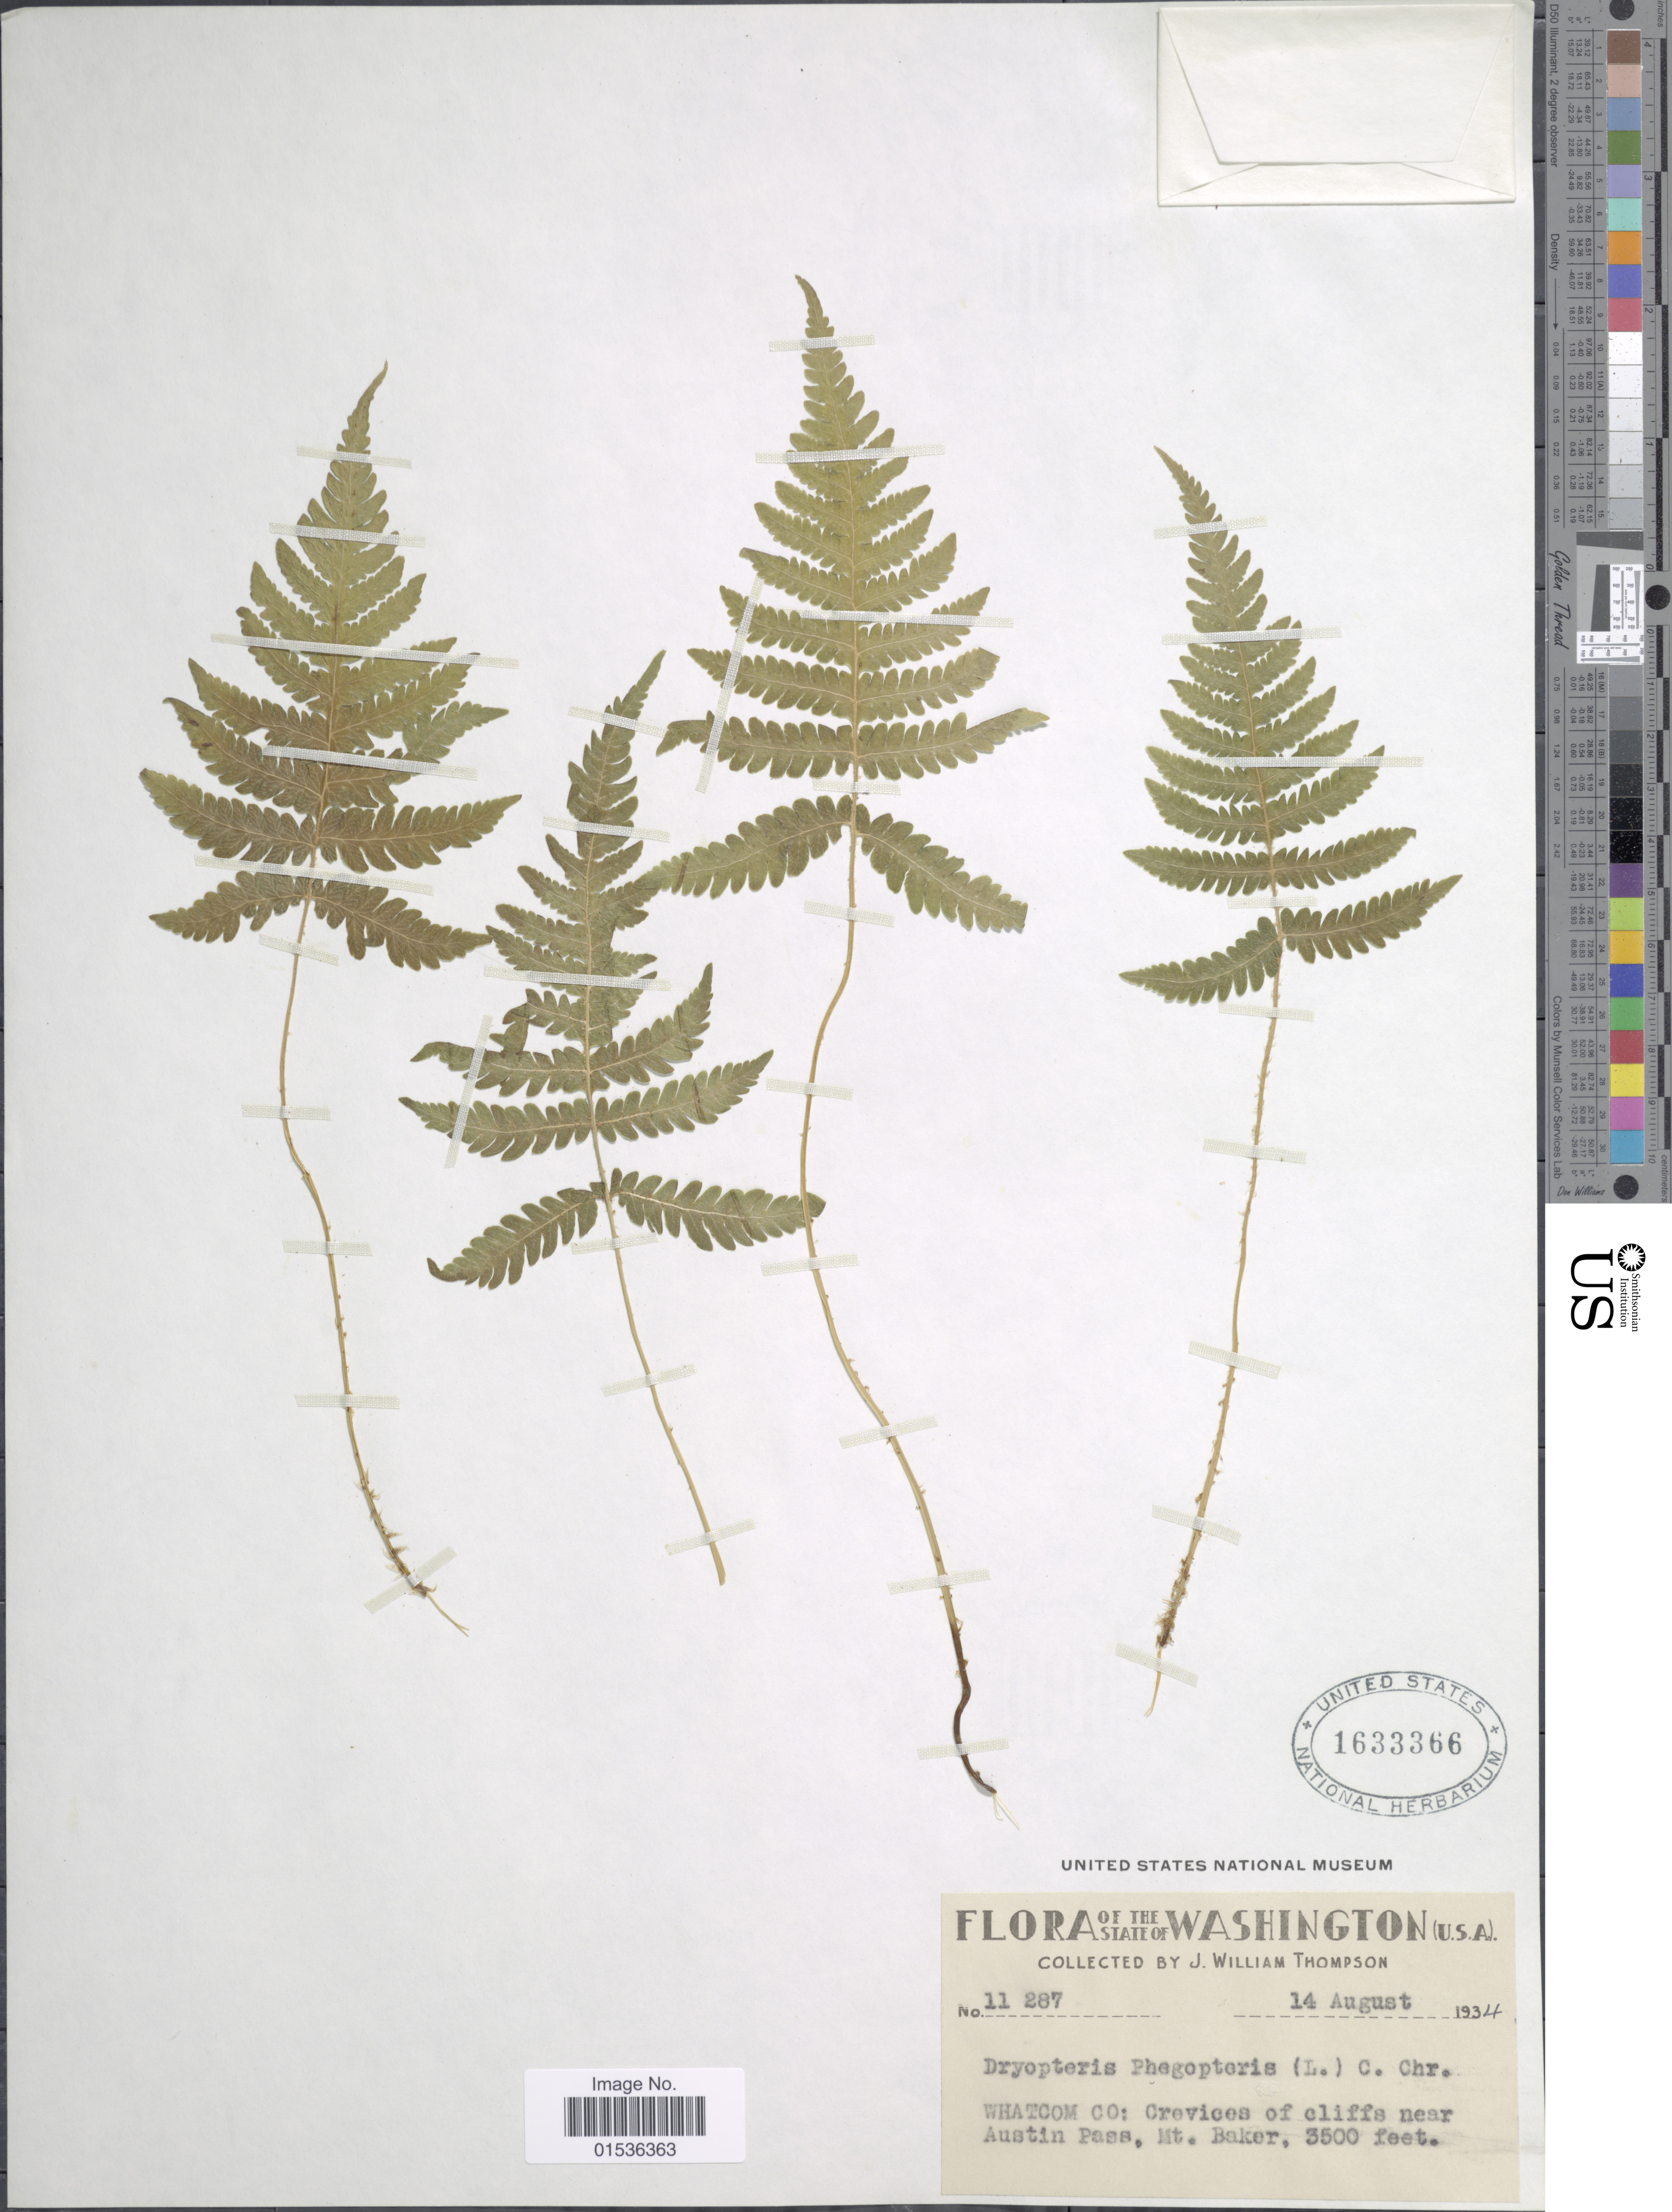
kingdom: Plantae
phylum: Tracheophyta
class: Polypodiopsida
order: Polypodiales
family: Thelypteridaceae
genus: Phegopteris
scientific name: Phegopteris connectilis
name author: (Michx.) Watt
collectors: J. W. Thompson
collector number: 11287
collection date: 1934-08-14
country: United States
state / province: Washington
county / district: Whatcom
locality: Washington (U.S.A). Whatcom Co: Crevices of cliffs near Austn Pass. Mt. Baker.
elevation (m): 1067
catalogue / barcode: US 1633366